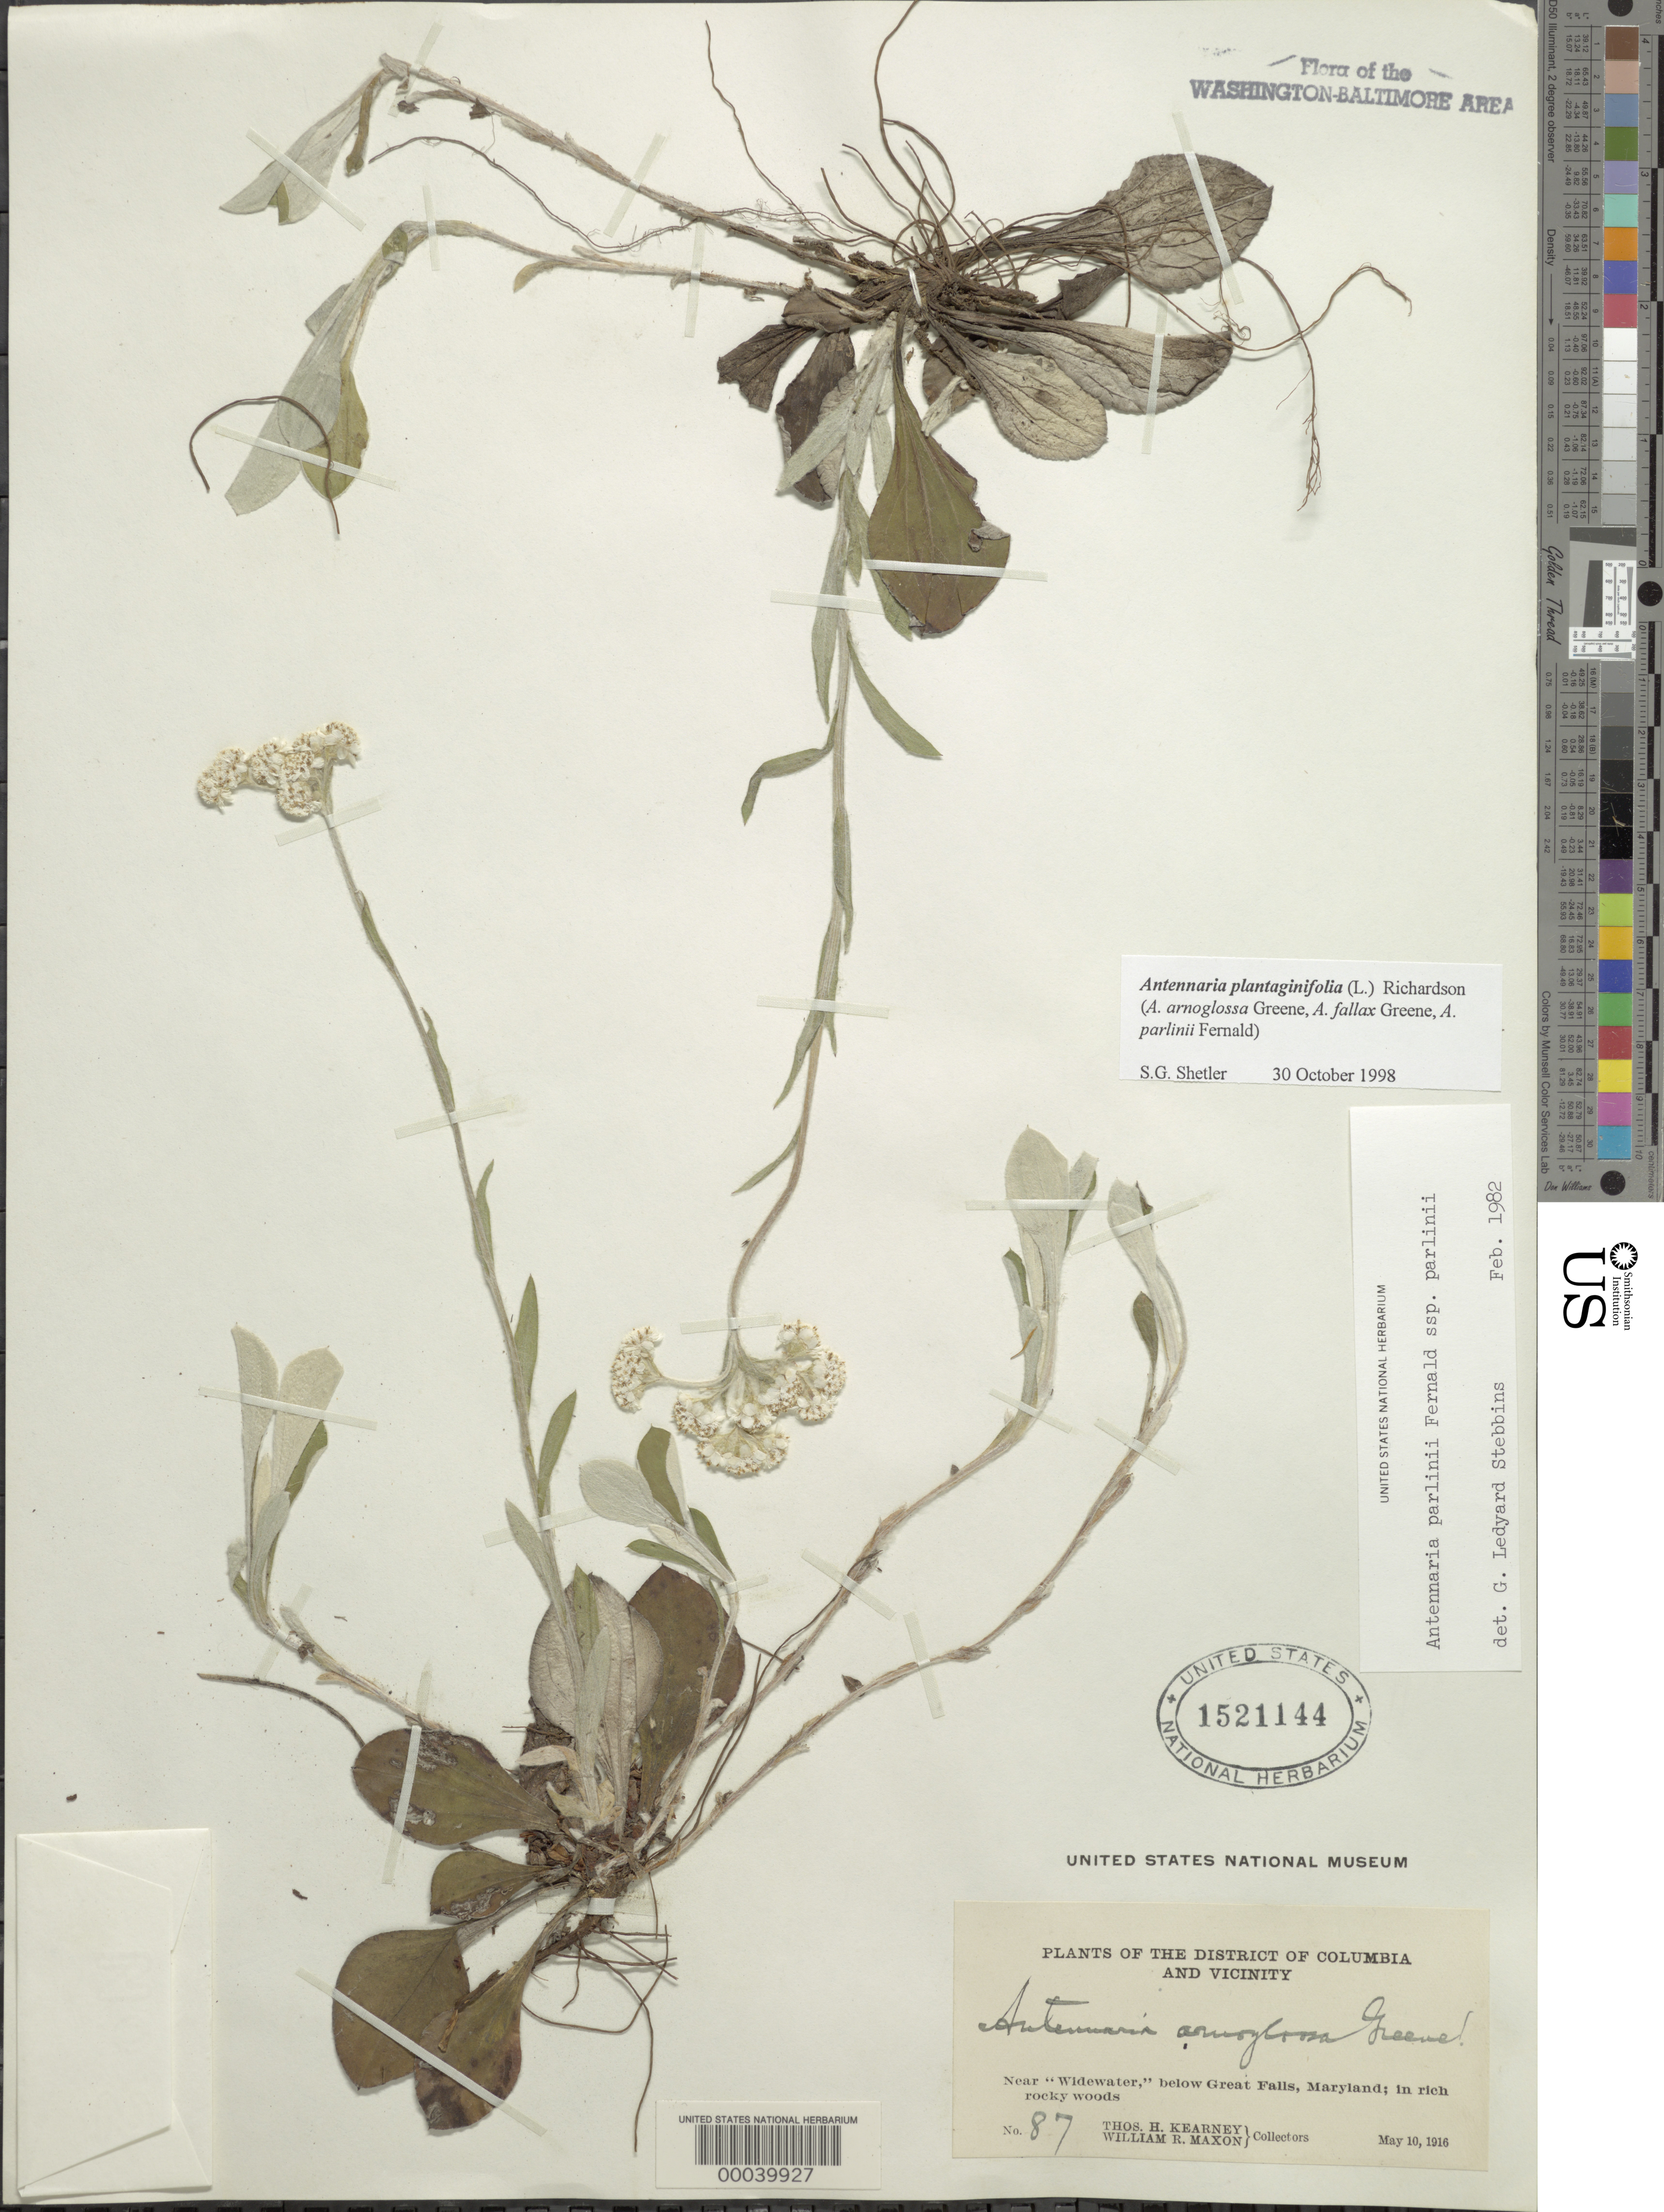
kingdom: Plantae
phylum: Tracheophyta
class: Magnoliopsida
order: Asterales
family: Asteraceae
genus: Antennaria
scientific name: Antennaria plantaginifolia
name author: (L.) Richardson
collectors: T. H. Kearney & W. R. Maxon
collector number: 87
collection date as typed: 10 May 1916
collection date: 1916-05-10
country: United States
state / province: Maryland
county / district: Montgomery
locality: Near Widewater below Great Falls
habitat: Rich rocky woods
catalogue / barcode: US 1521144